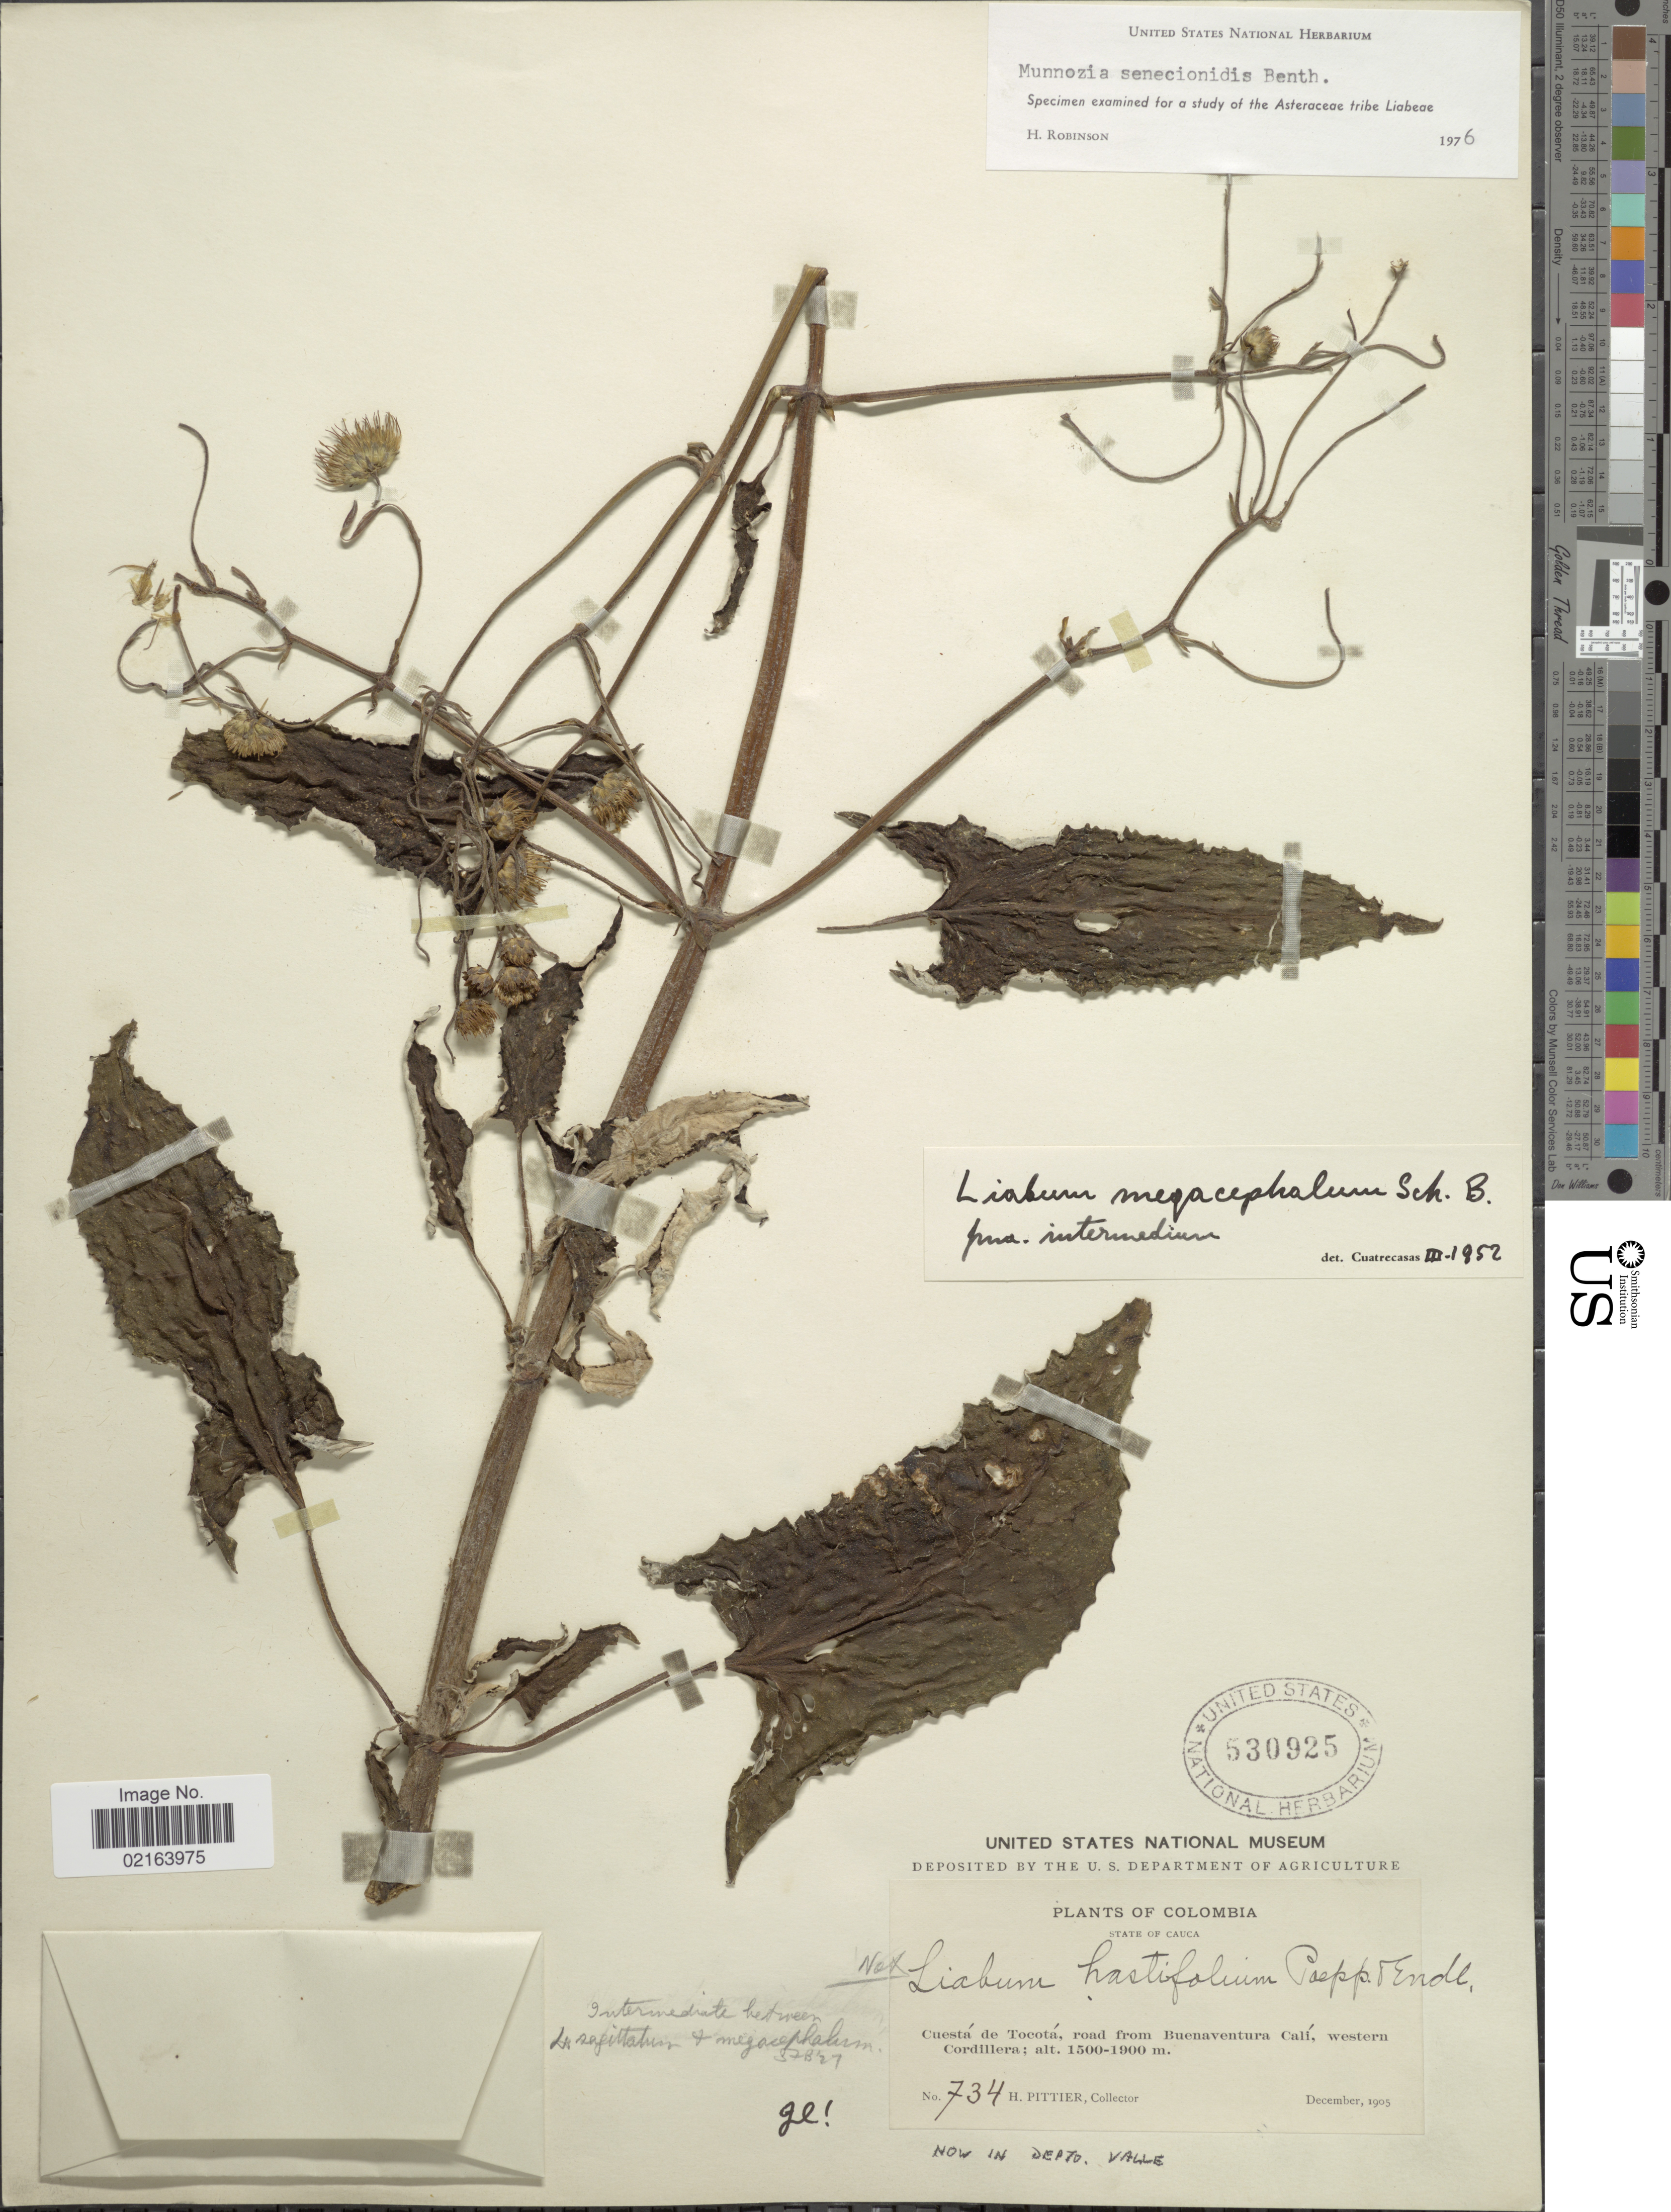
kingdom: Plantae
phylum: Tracheophyta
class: Magnoliopsida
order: Asterales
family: Asteraceae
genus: Munnozia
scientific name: Munnozia senecionidis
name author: Benth.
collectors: H. F. Pittier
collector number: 734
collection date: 1905-12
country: Colombia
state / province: Cauca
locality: State of Cauca, Cuesta de Tocota, road from Buenaventura Cali, western Cordillera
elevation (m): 1500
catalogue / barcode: US 530925